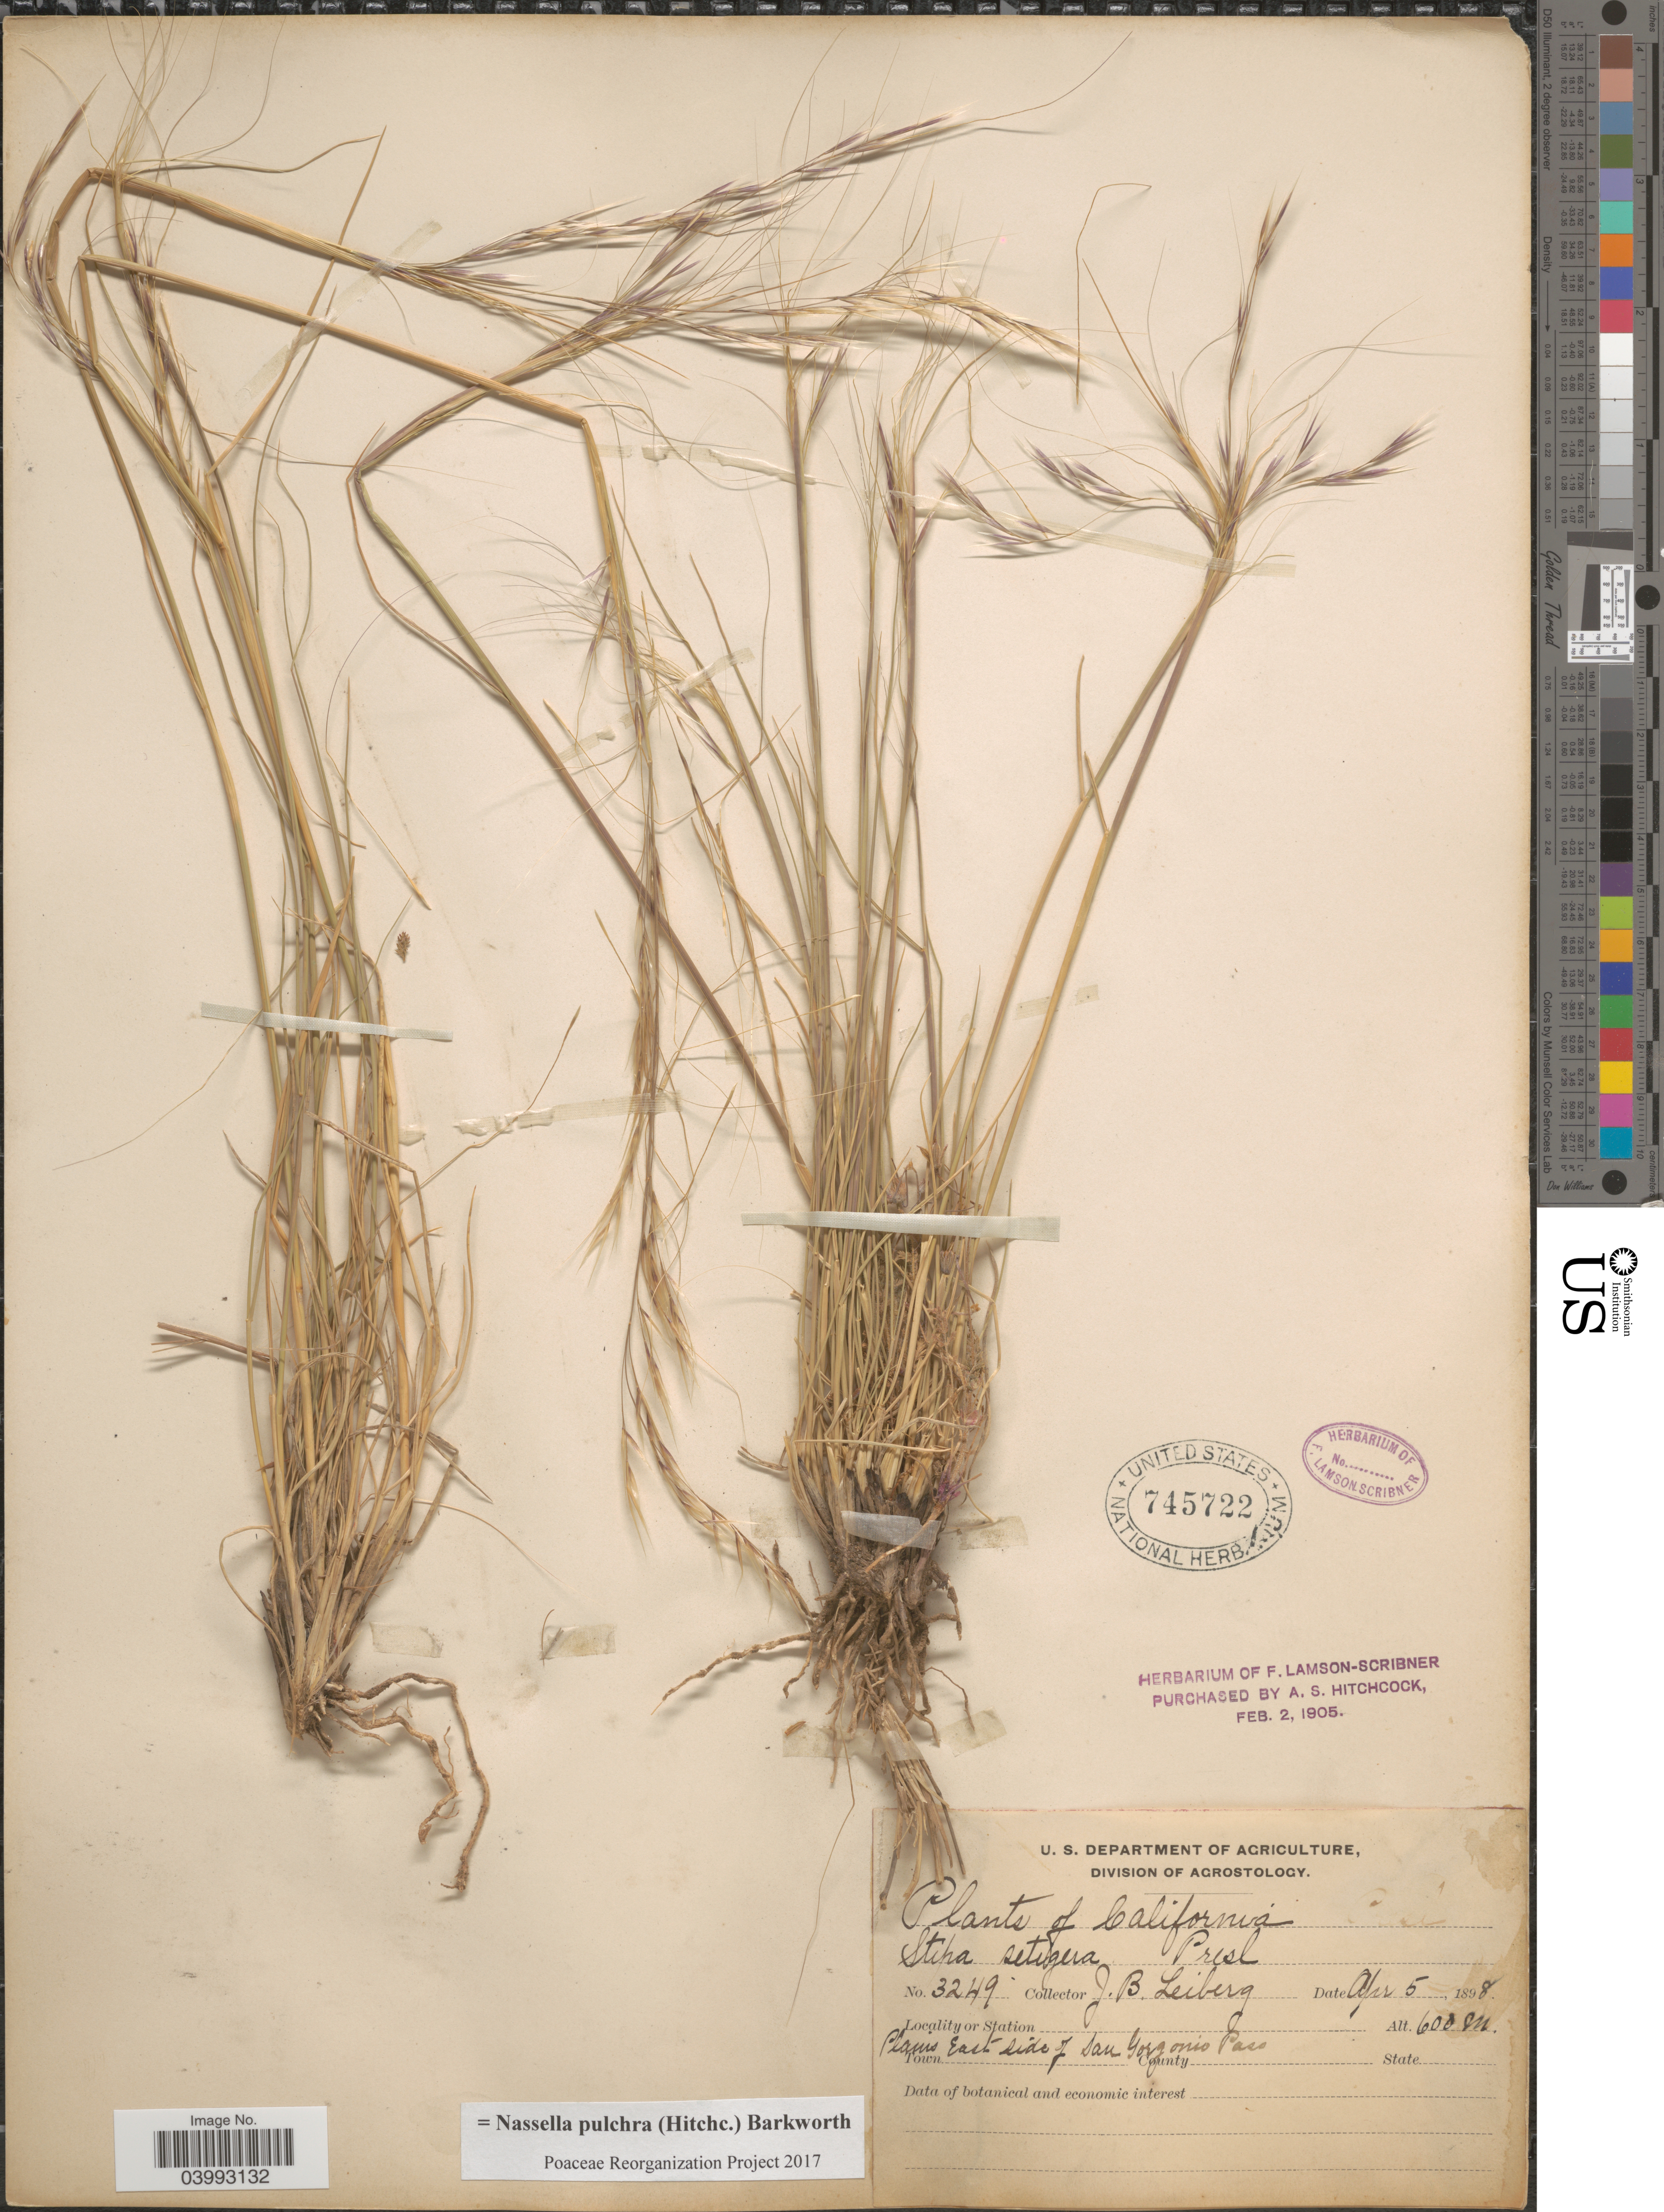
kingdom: Plantae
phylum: Tracheophyta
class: Liliopsida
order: Poales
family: Poaceae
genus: Nassella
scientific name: Nassella pulchra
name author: (Hitchc.) Barkworth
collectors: J. B. Leiberg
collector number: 3249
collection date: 1898-04-05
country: United States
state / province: California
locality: Plains East side of San Gorgonio Pass.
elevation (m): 600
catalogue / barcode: US 745722